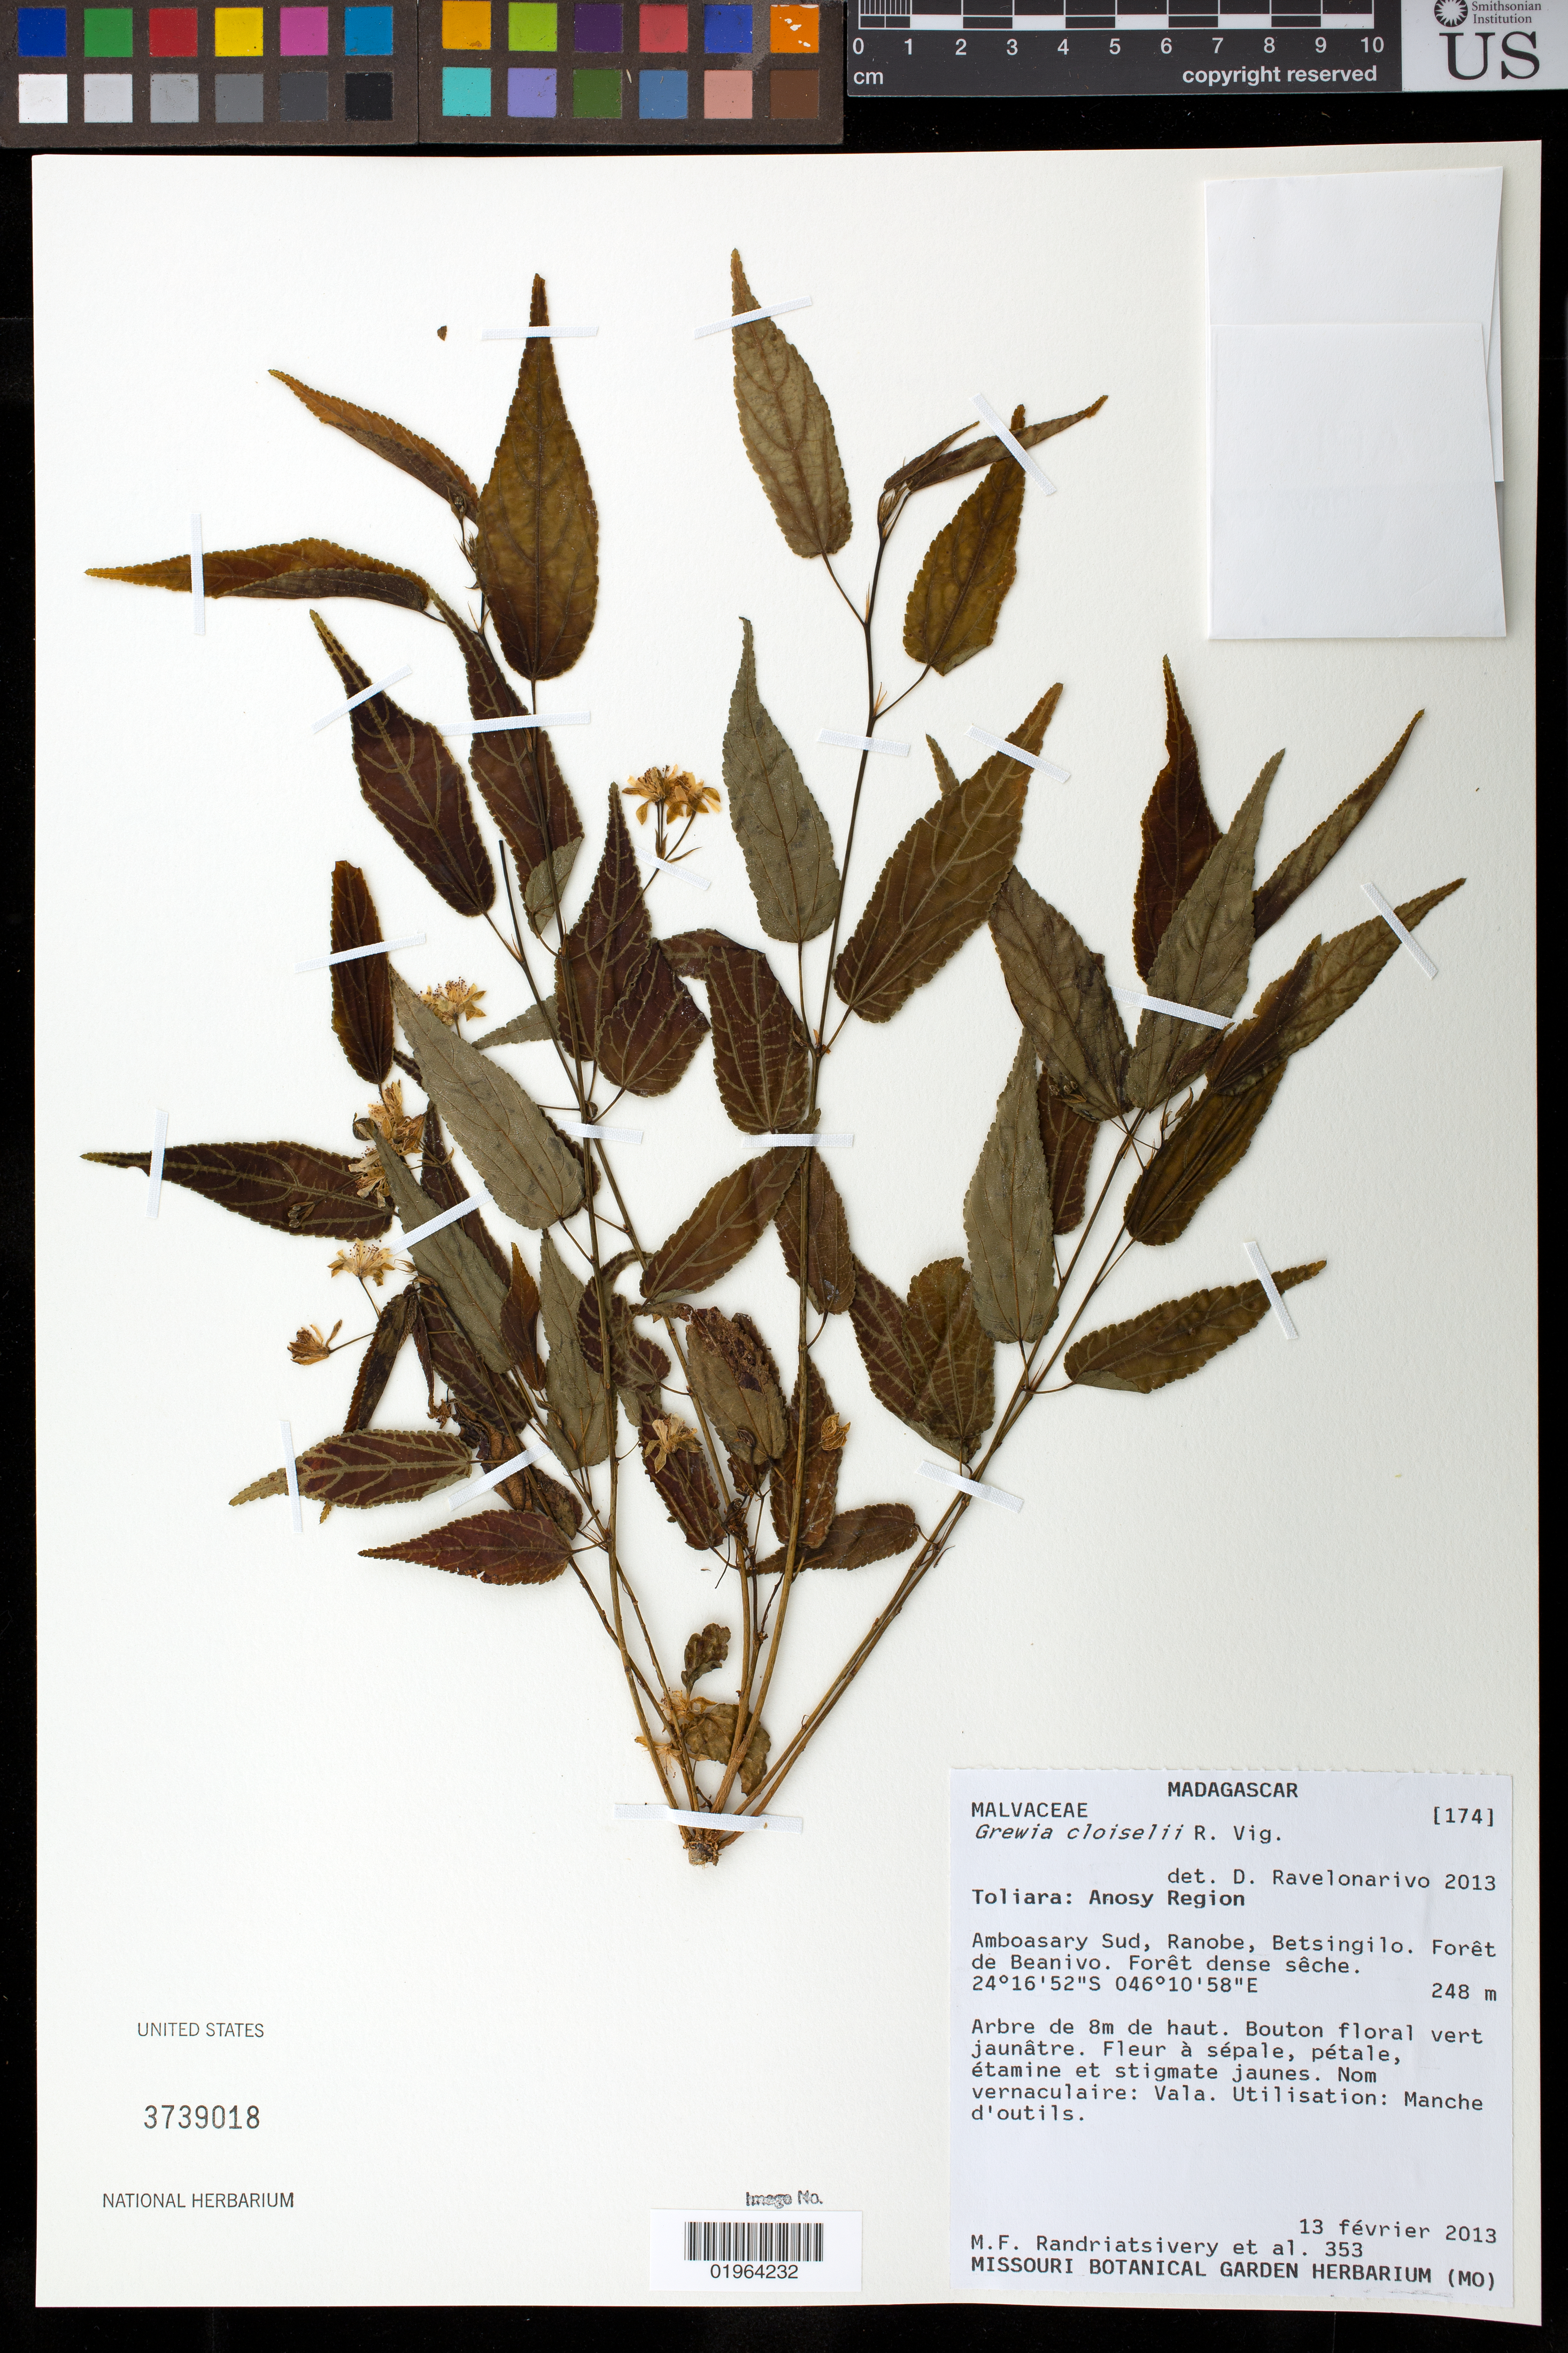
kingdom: Plantae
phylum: Tracheophyta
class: Magnoliopsida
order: Malvales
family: Malvaceae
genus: Grewia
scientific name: Grewia cloiselii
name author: R. Vig.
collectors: M. F. Randriatsivery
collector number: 353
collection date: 2013-02-13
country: Madagascar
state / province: Anosy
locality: Amboasary Sud, Ranobe, Betsingilo, forêt de Beanivo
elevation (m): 248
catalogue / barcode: US 3739018